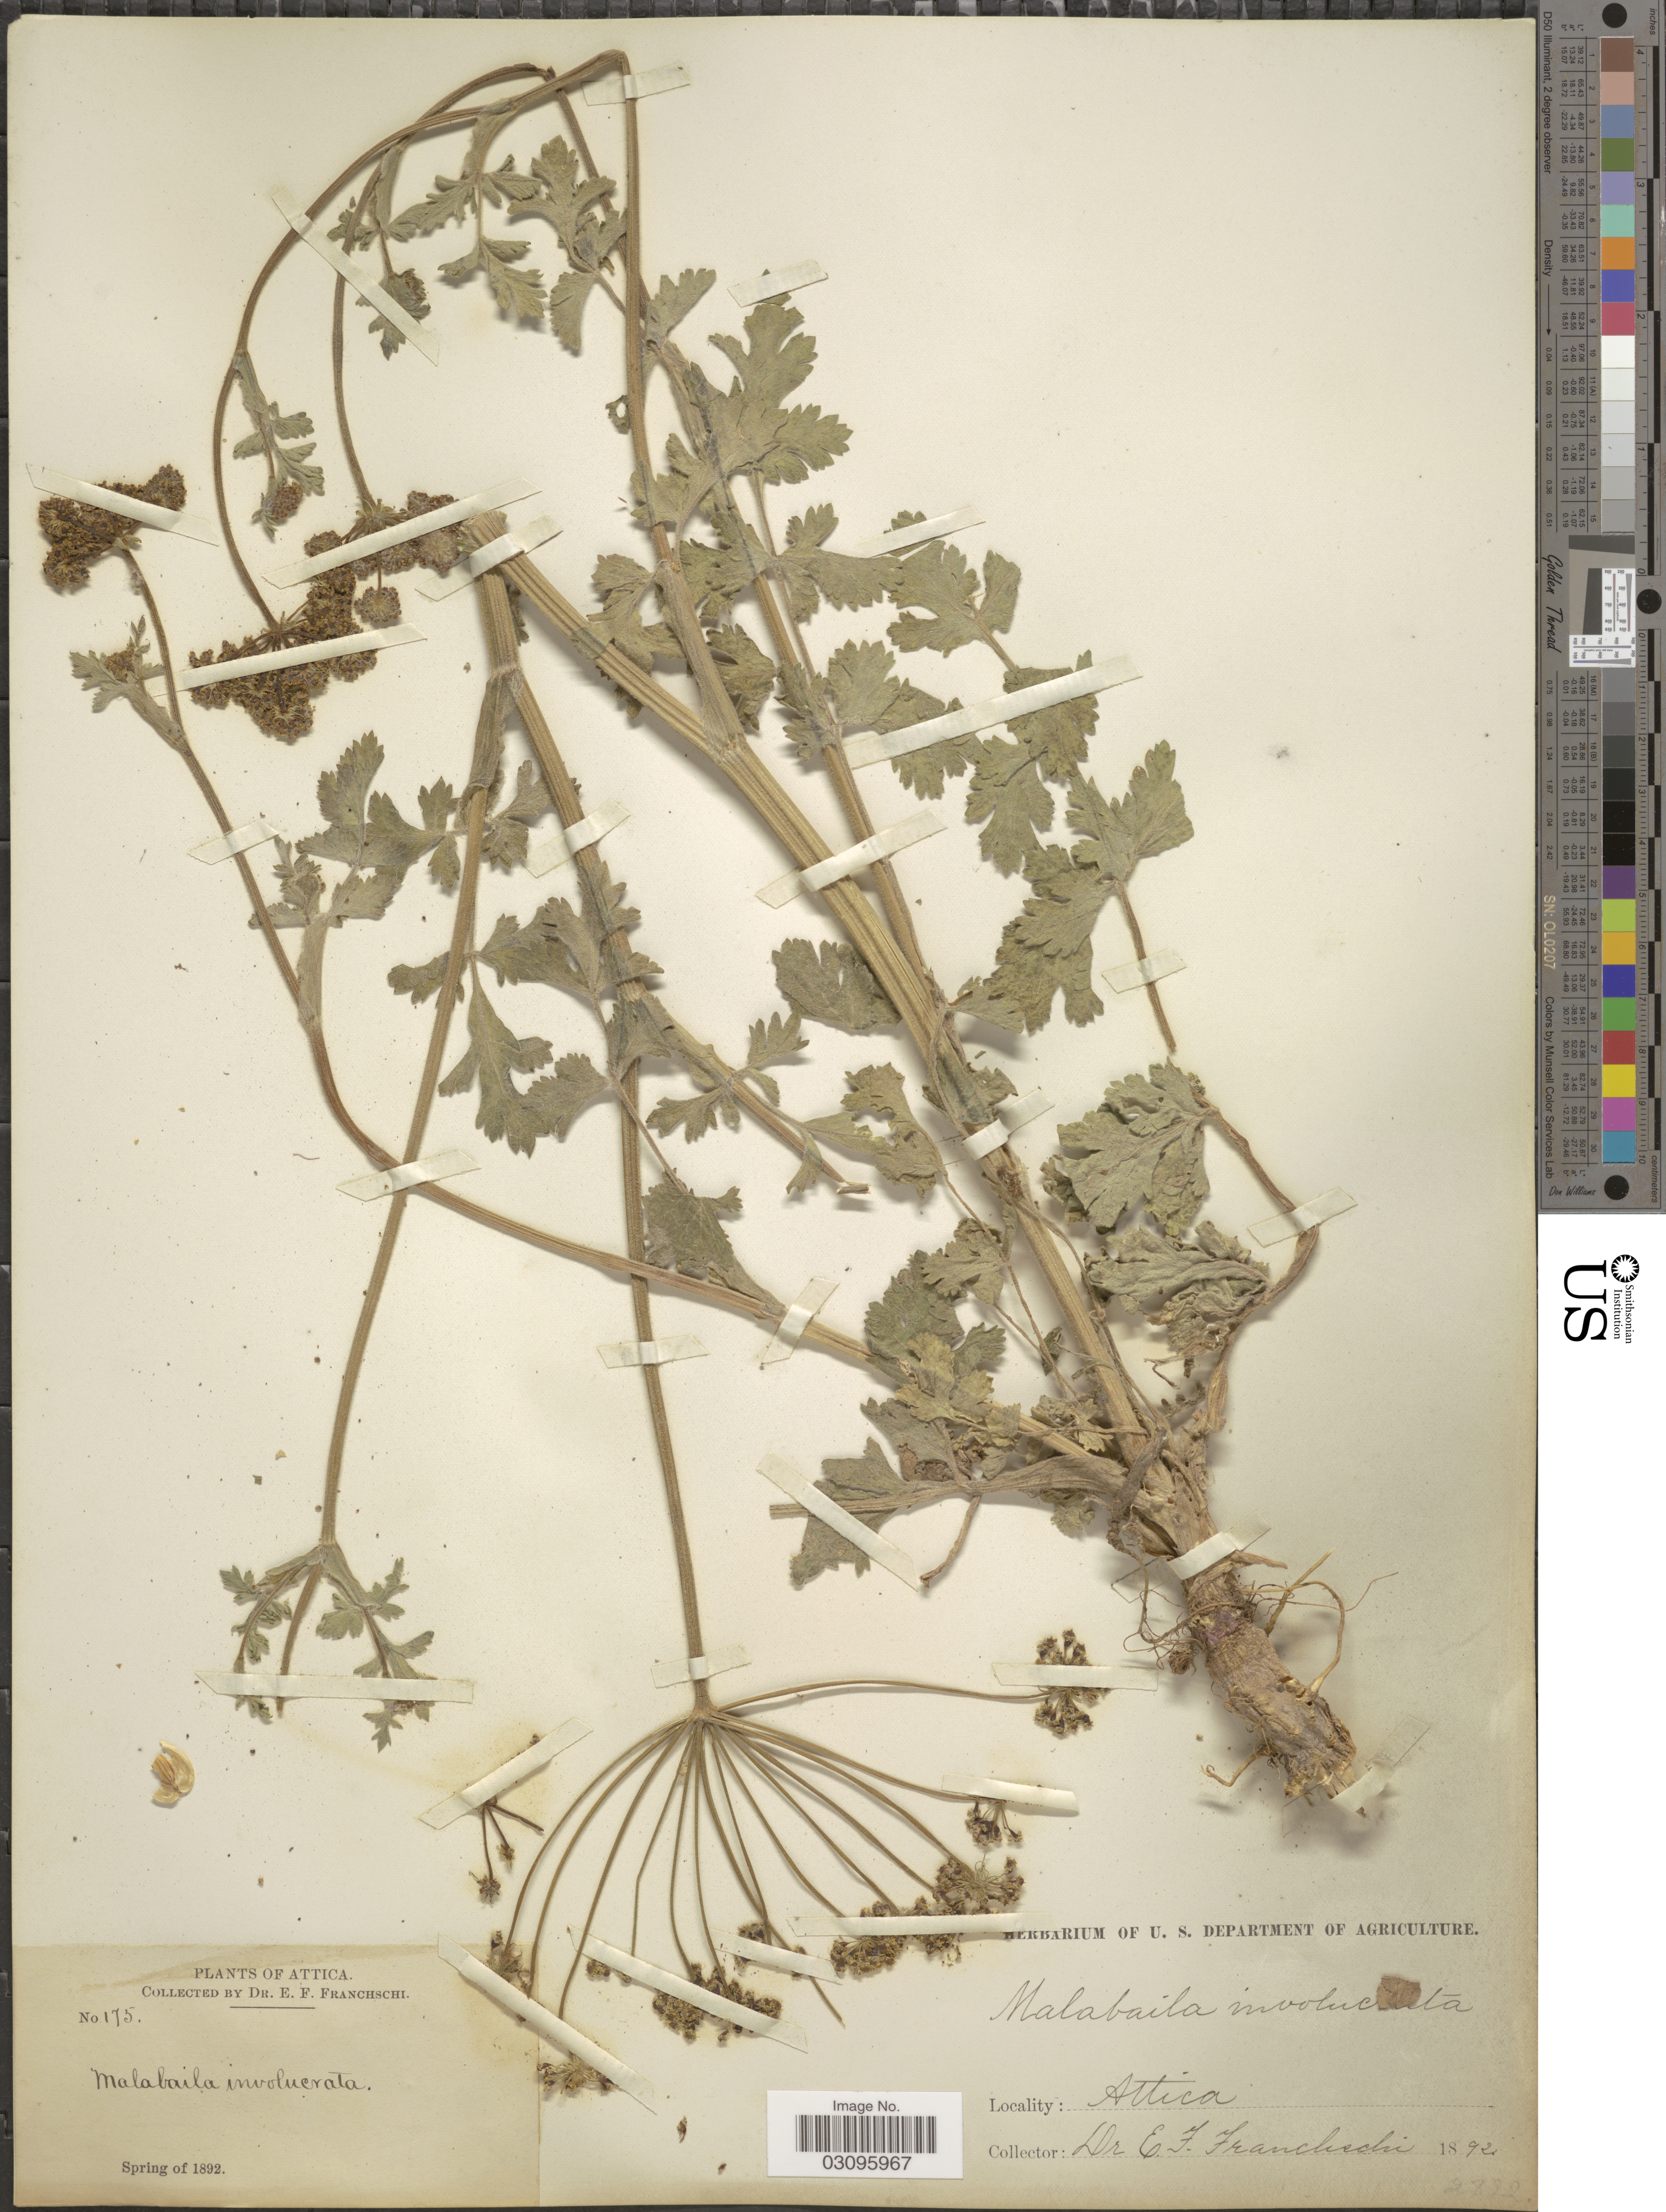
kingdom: Plantae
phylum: Tracheophyta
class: Magnoliopsida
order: Apiales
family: Apiaceae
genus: Malabaila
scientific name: Malabaila involucrata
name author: Boiss. & Spruner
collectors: E. Franchschi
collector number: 175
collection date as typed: Spring of 1892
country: Greece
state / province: Attica